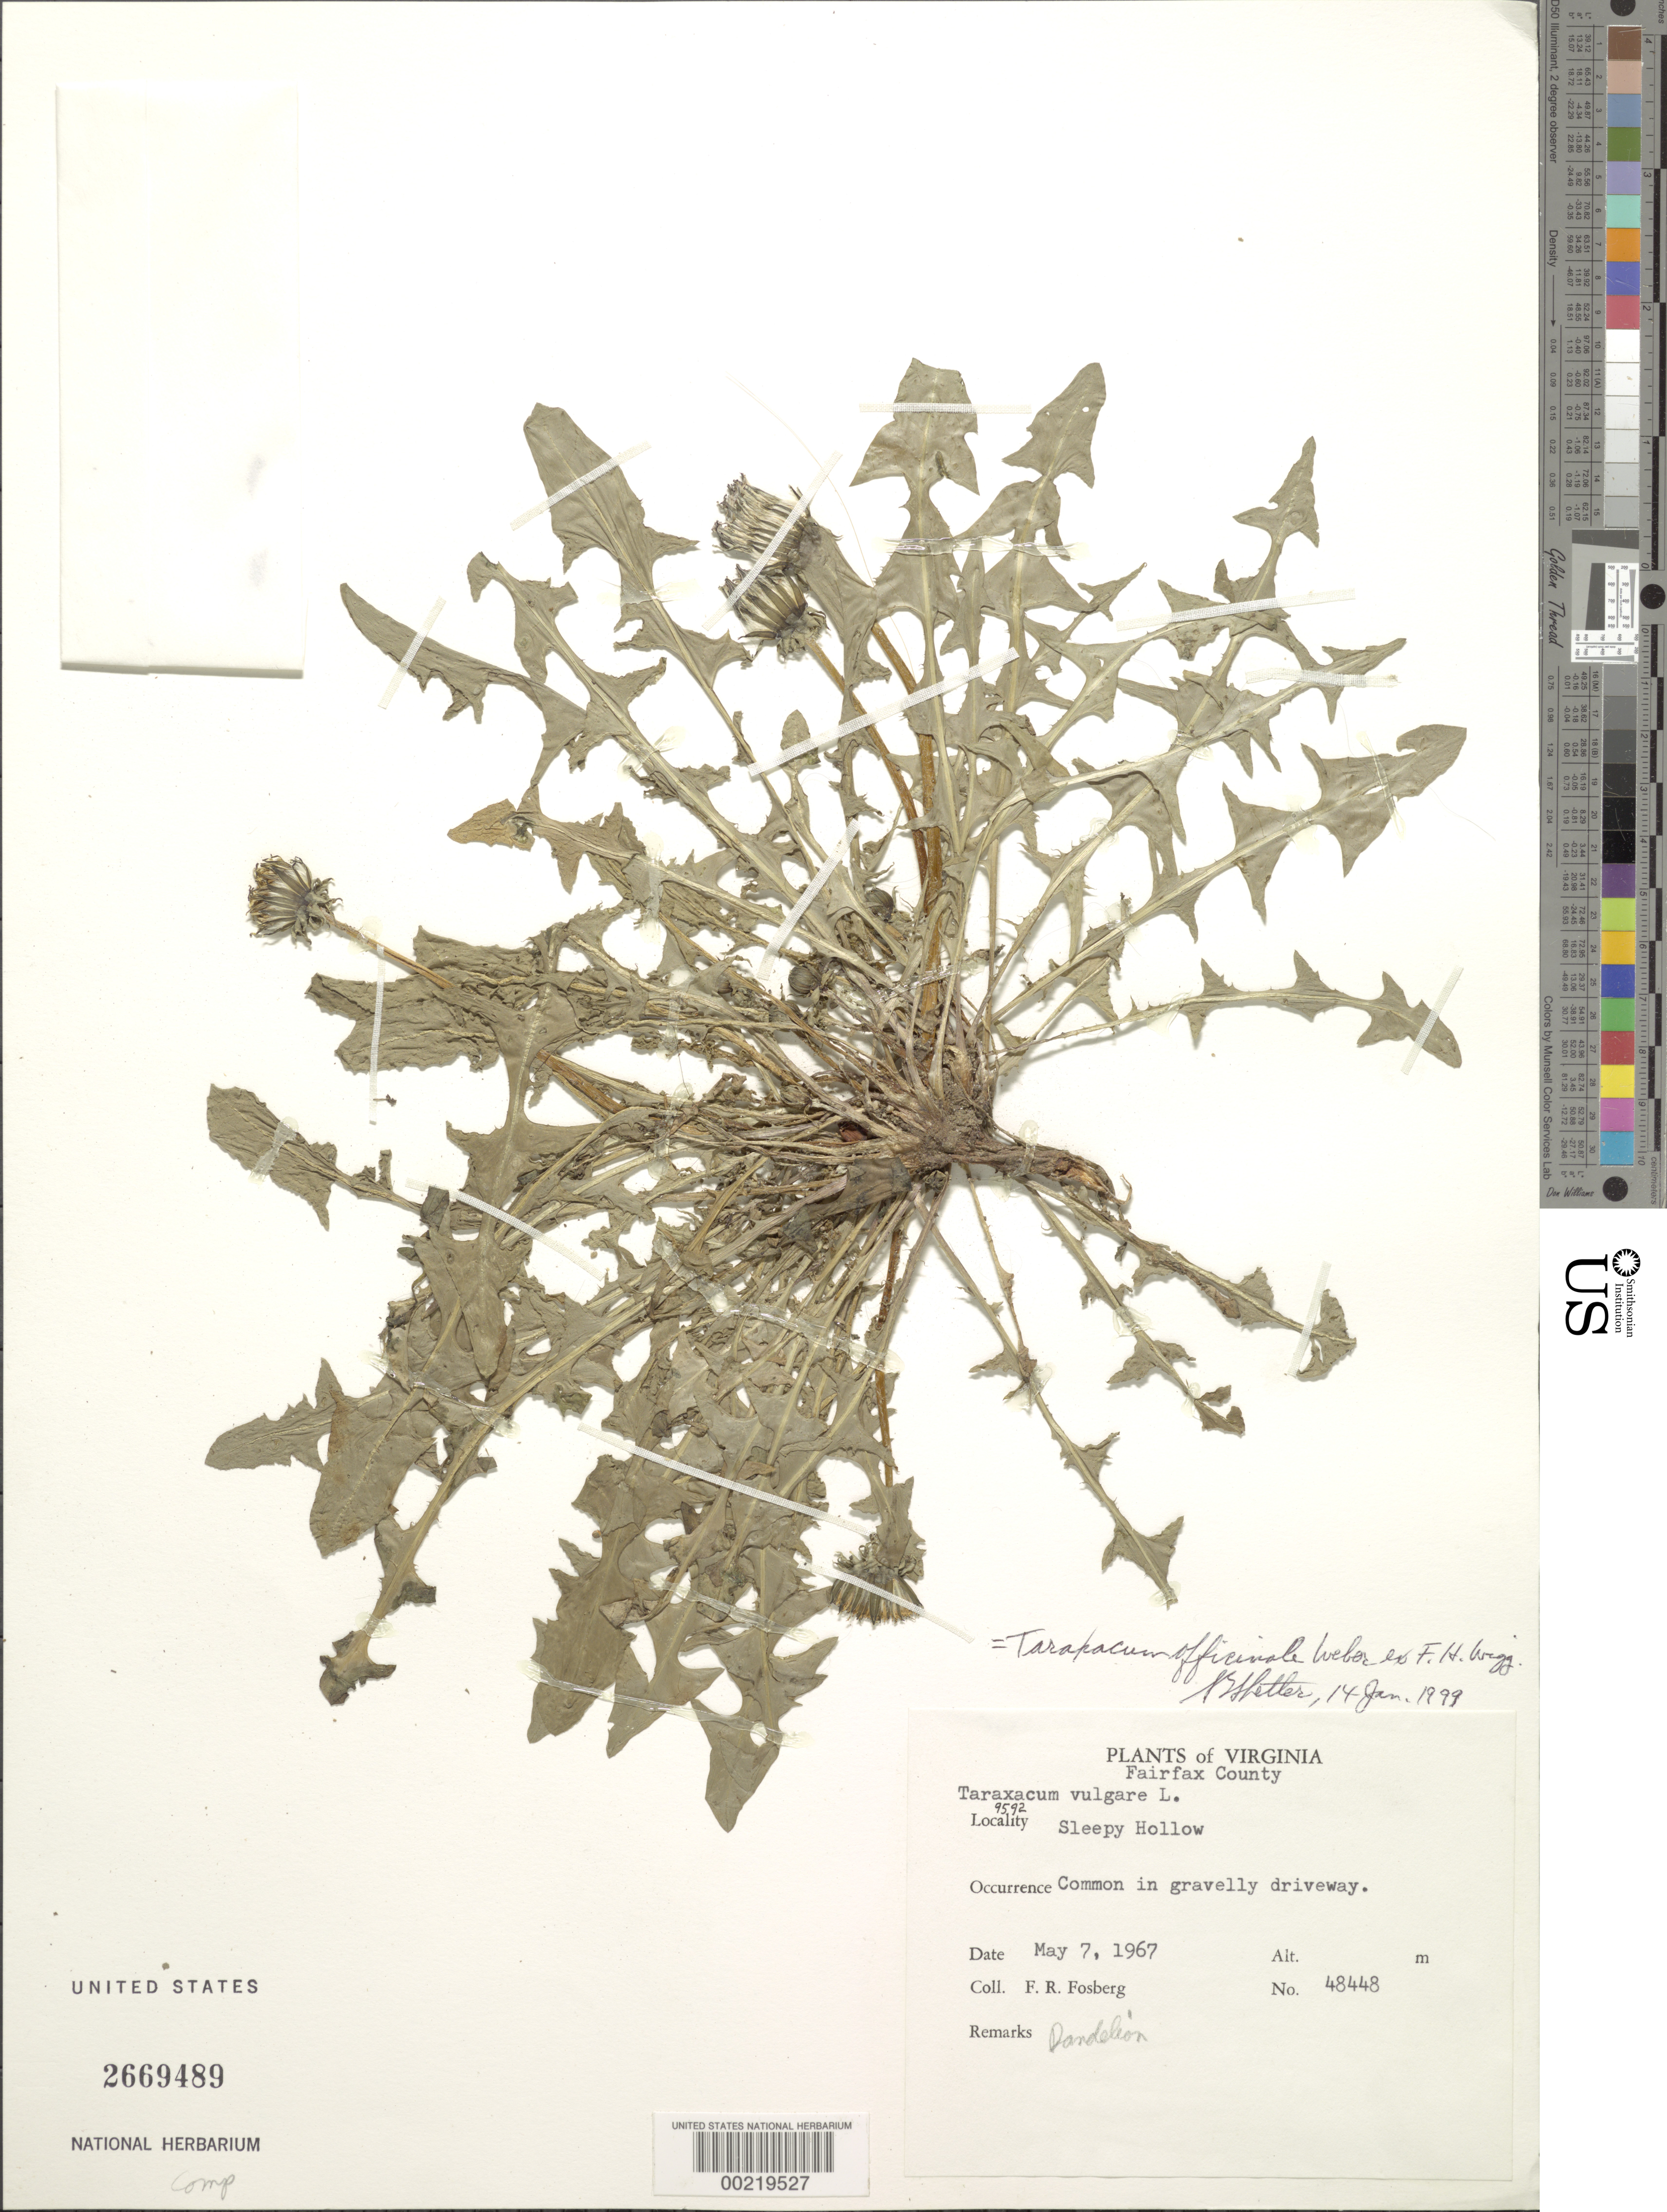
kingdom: Plantae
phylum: Tracheophyta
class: Magnoliopsida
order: Asterales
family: Asteraceae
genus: Taraxacum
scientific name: Taraxacum officinale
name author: G.H. Weber ex F.H. Wigg.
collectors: F. R. Fosberg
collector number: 48448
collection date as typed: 07 May 1967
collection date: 1967-05-07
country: United States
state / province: Virginia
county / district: Fairfax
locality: Sleepy Hollow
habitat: Gravelly driveway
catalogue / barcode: US 2669489